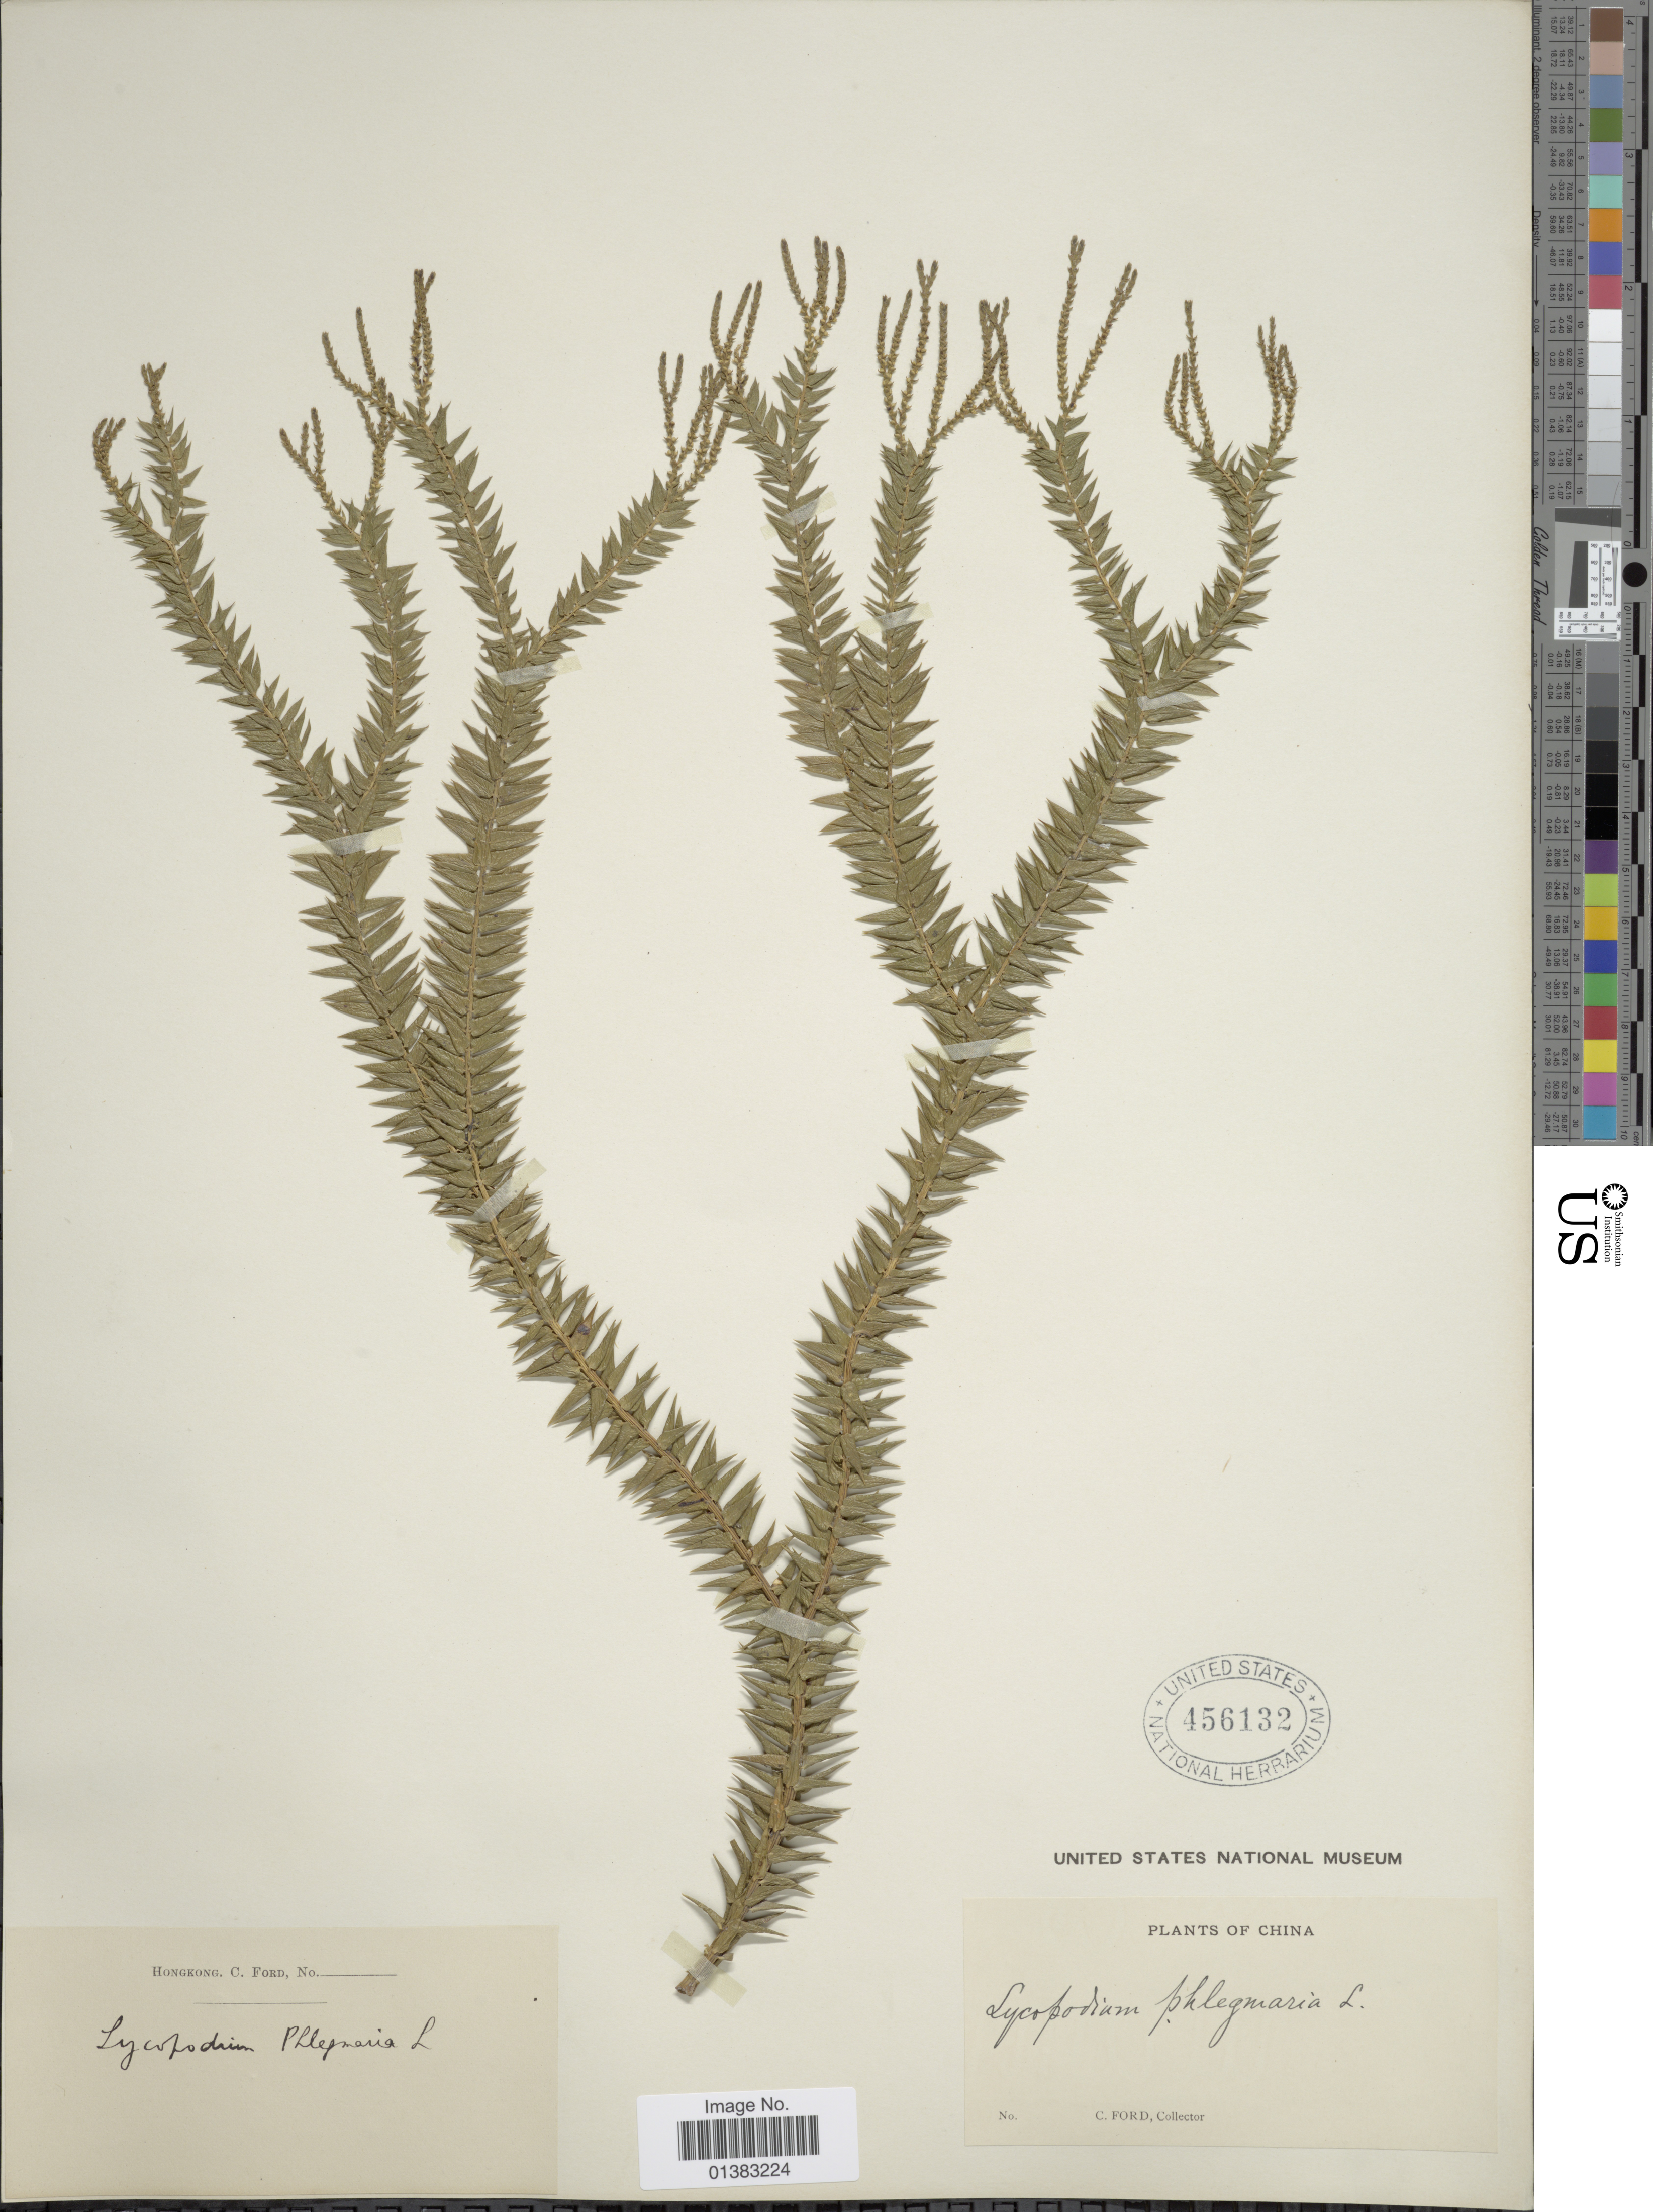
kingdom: Plantae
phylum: Tracheophyta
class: Lycopodiopsida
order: Lycopodiales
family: Lycopodiaceae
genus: Phlegmariurus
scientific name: Phlegmariurus phlegmaria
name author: (L.) Holub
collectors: C. Ford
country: China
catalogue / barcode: US 456132